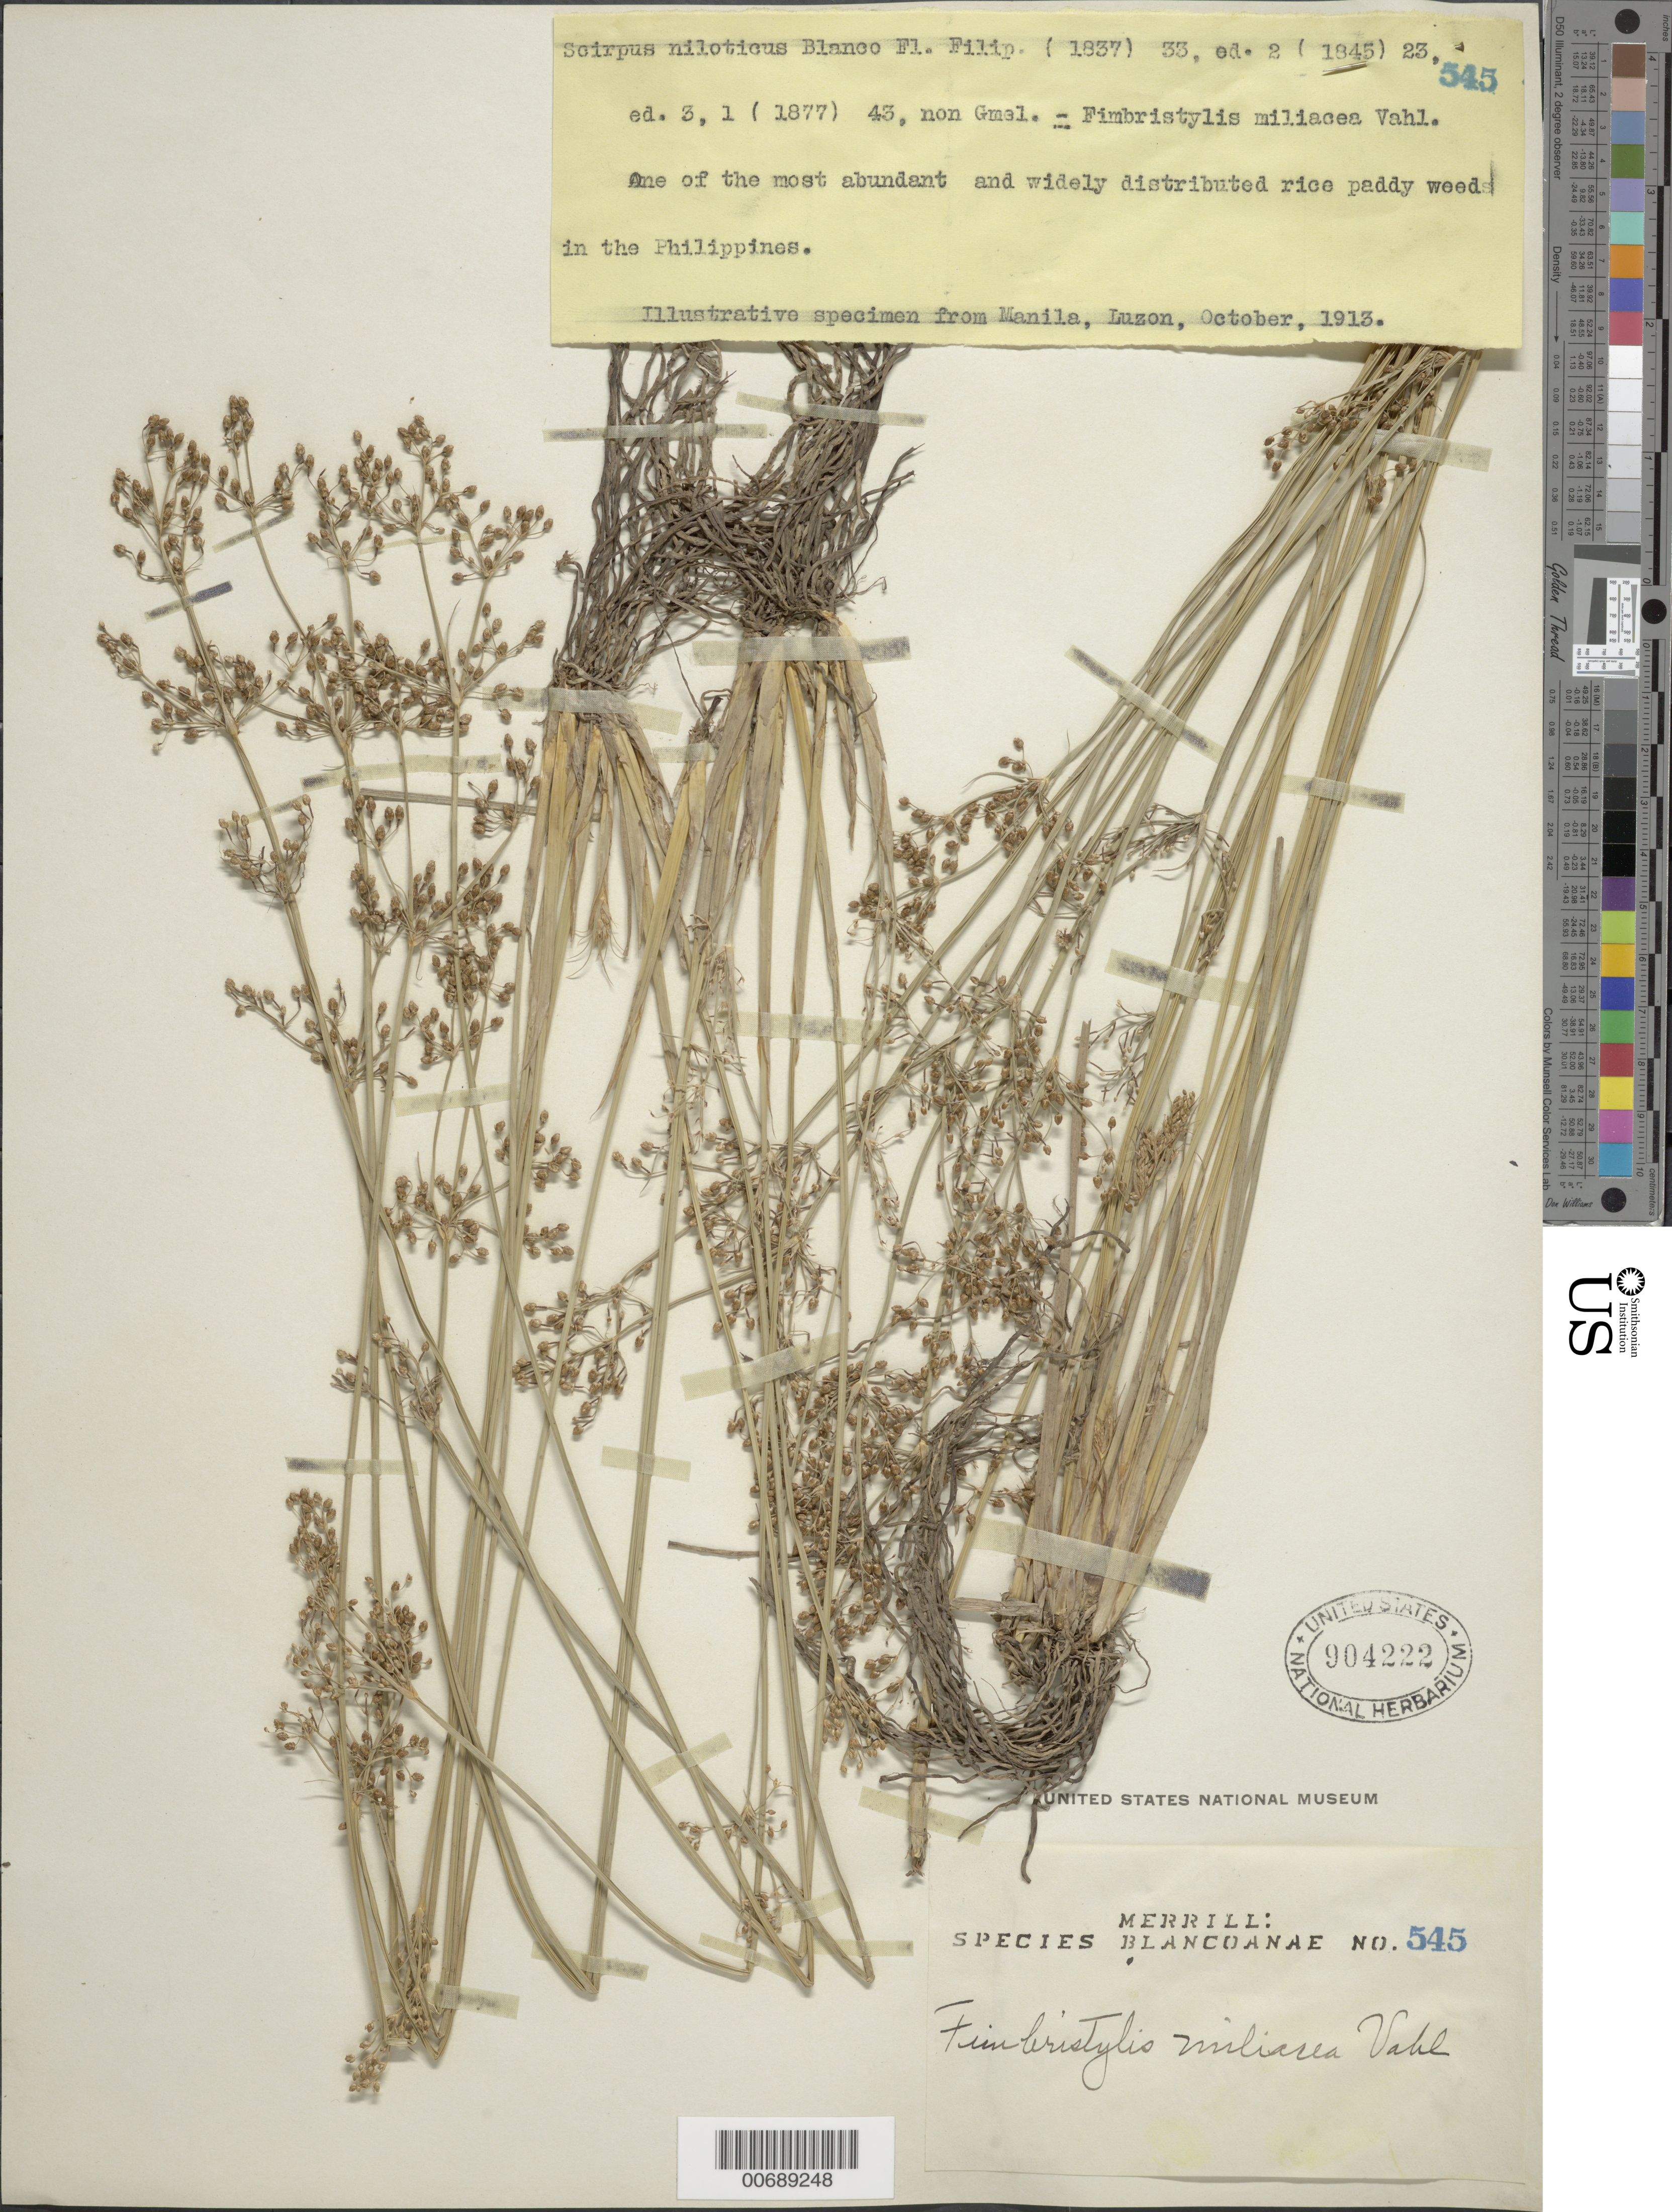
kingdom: Plantae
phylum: Tracheophyta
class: Liliopsida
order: Poales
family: Cyperaceae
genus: Fimbristylis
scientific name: Fimbristylis littoralis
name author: Gaudich.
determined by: Strong, M. T., (US), Smithsonian Institution - National Museum of Natural History (UNITED STATES)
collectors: E. D. Merrill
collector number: Sp. Blancoan. 0545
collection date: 1913-10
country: Philippines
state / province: National Capital Region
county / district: Manila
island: Luzon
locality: Manila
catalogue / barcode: US 904222